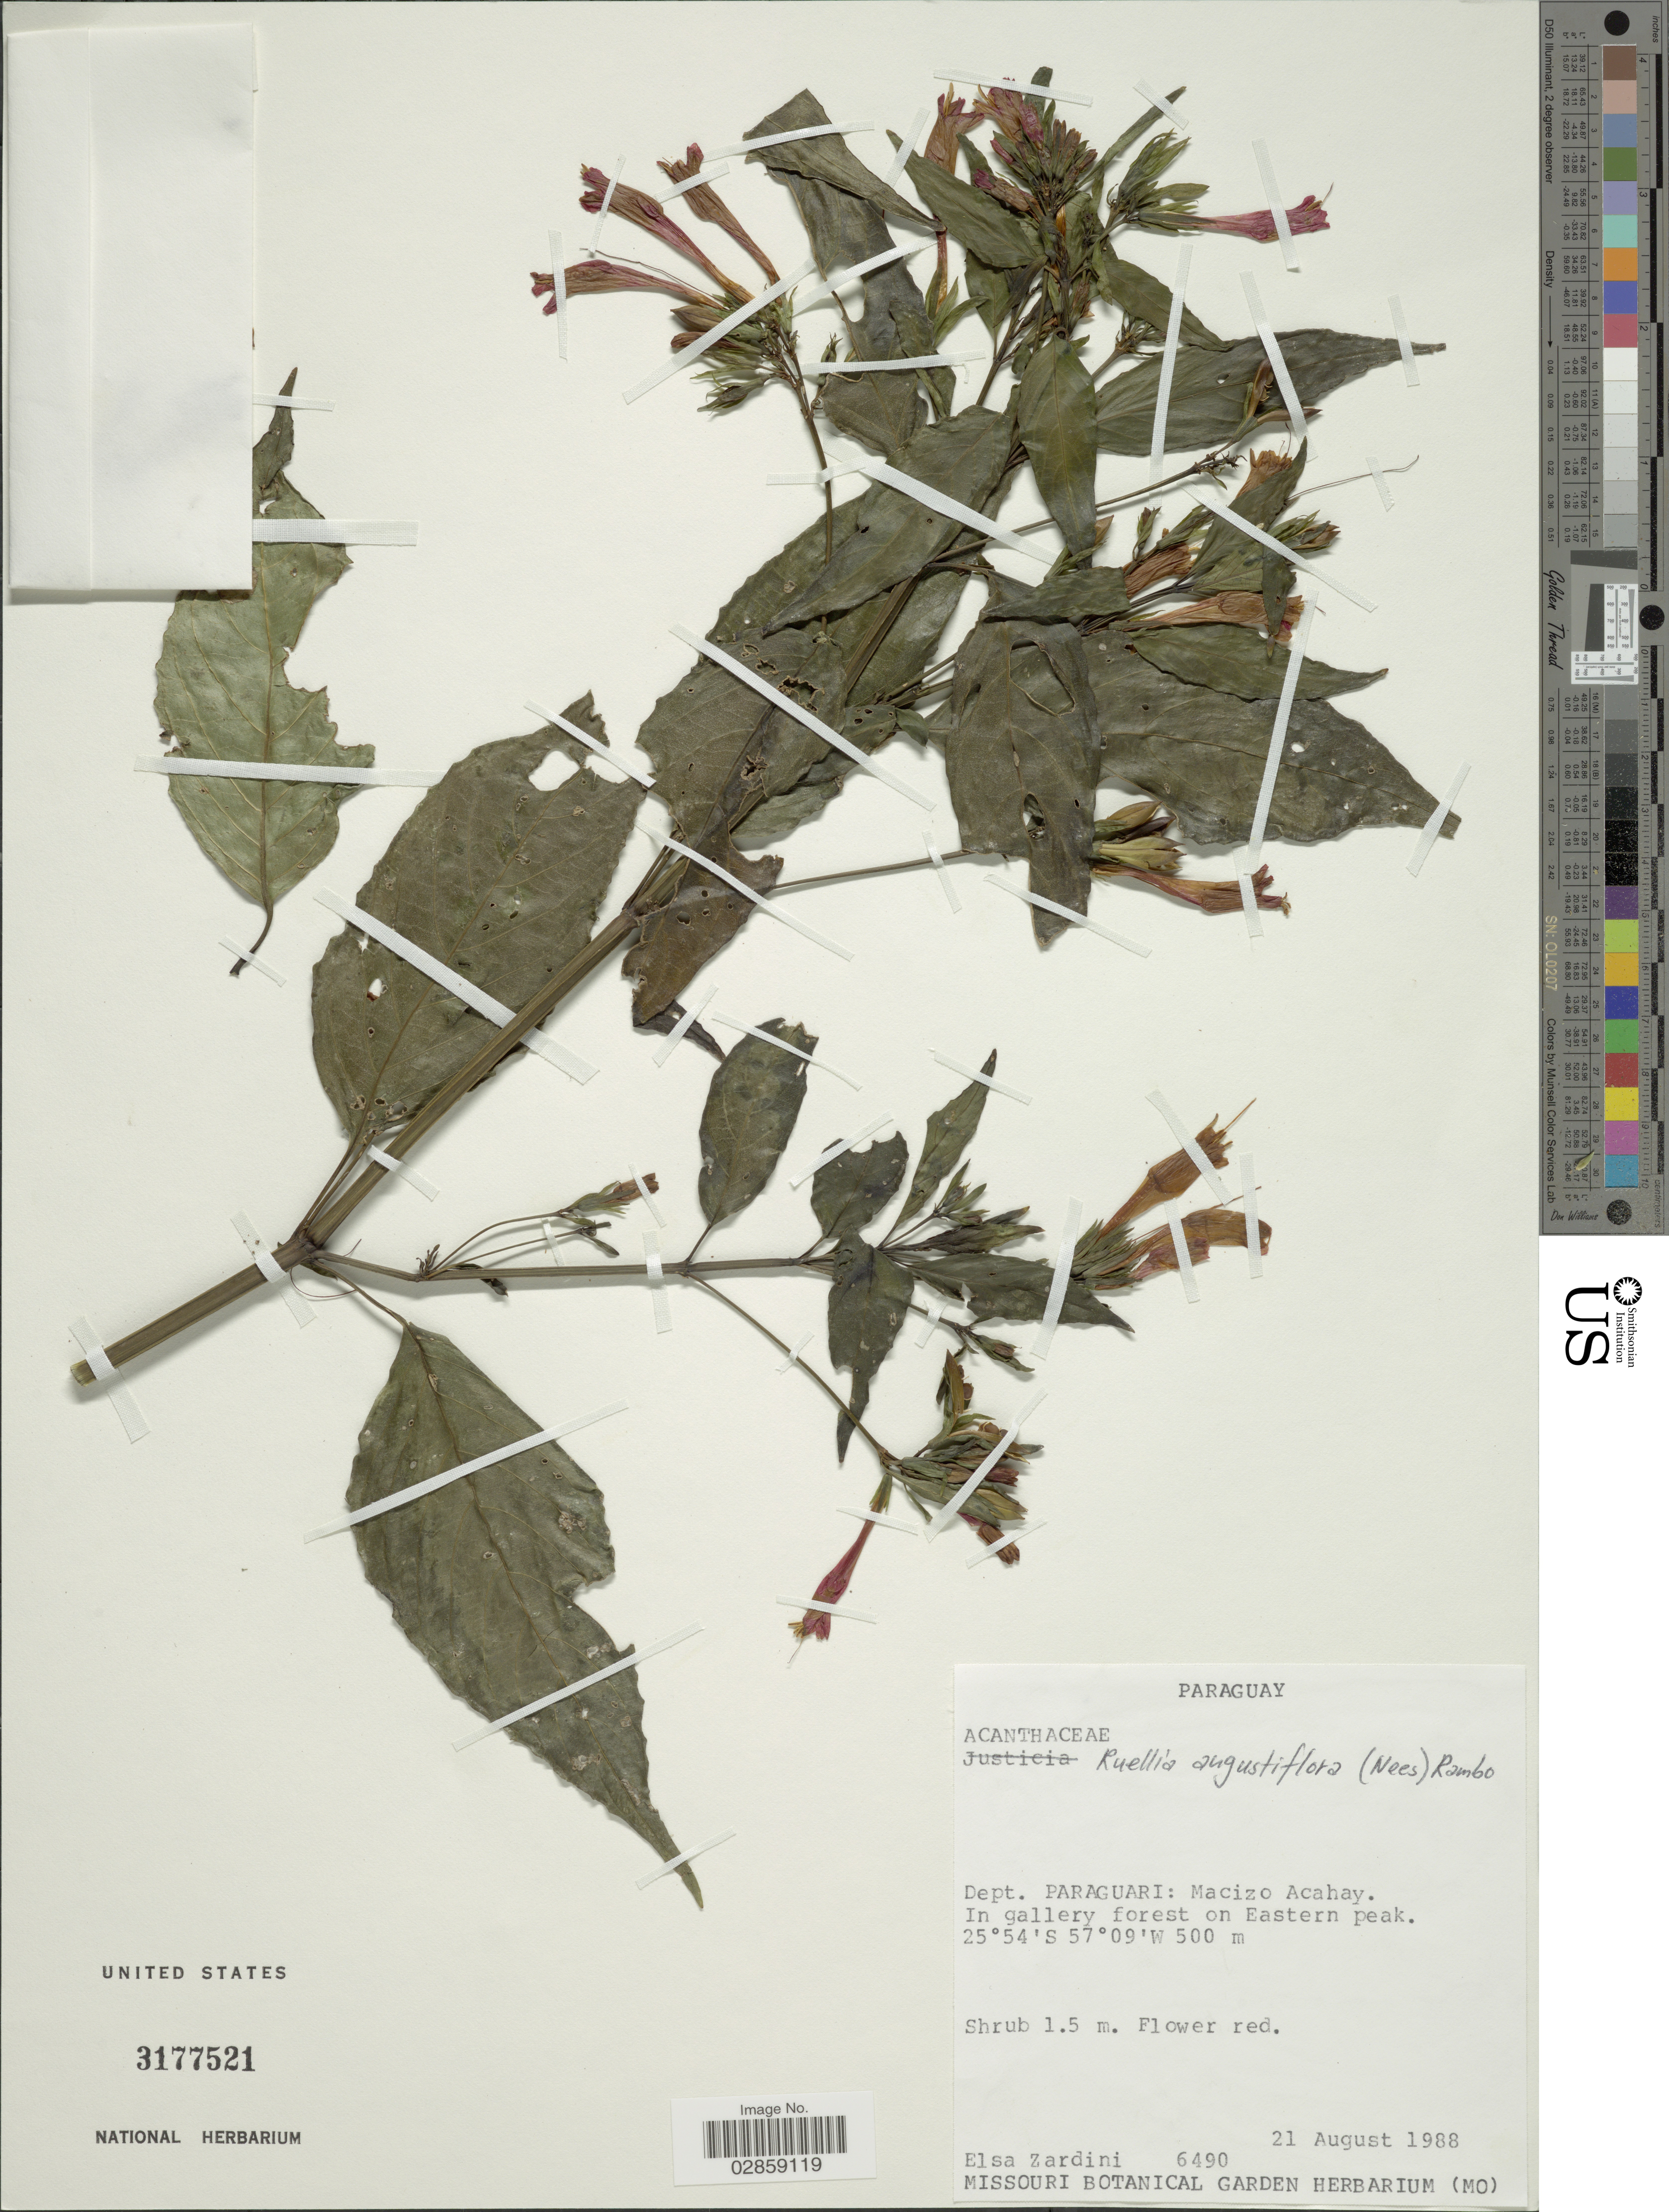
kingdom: Plantae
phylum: Tracheophyta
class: Magnoliopsida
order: Lamiales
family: Acanthaceae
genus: Ruellia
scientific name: Ruellia angustiflora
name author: (Nees) Lindau ex Rambo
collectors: E. M. Zardini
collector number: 6490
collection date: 1988-08-21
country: Paraguay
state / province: Paraguari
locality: Dept. Paraguari: Macizo Acahay. In gallery forest on Eastern peak.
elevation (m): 500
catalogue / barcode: US 3177521